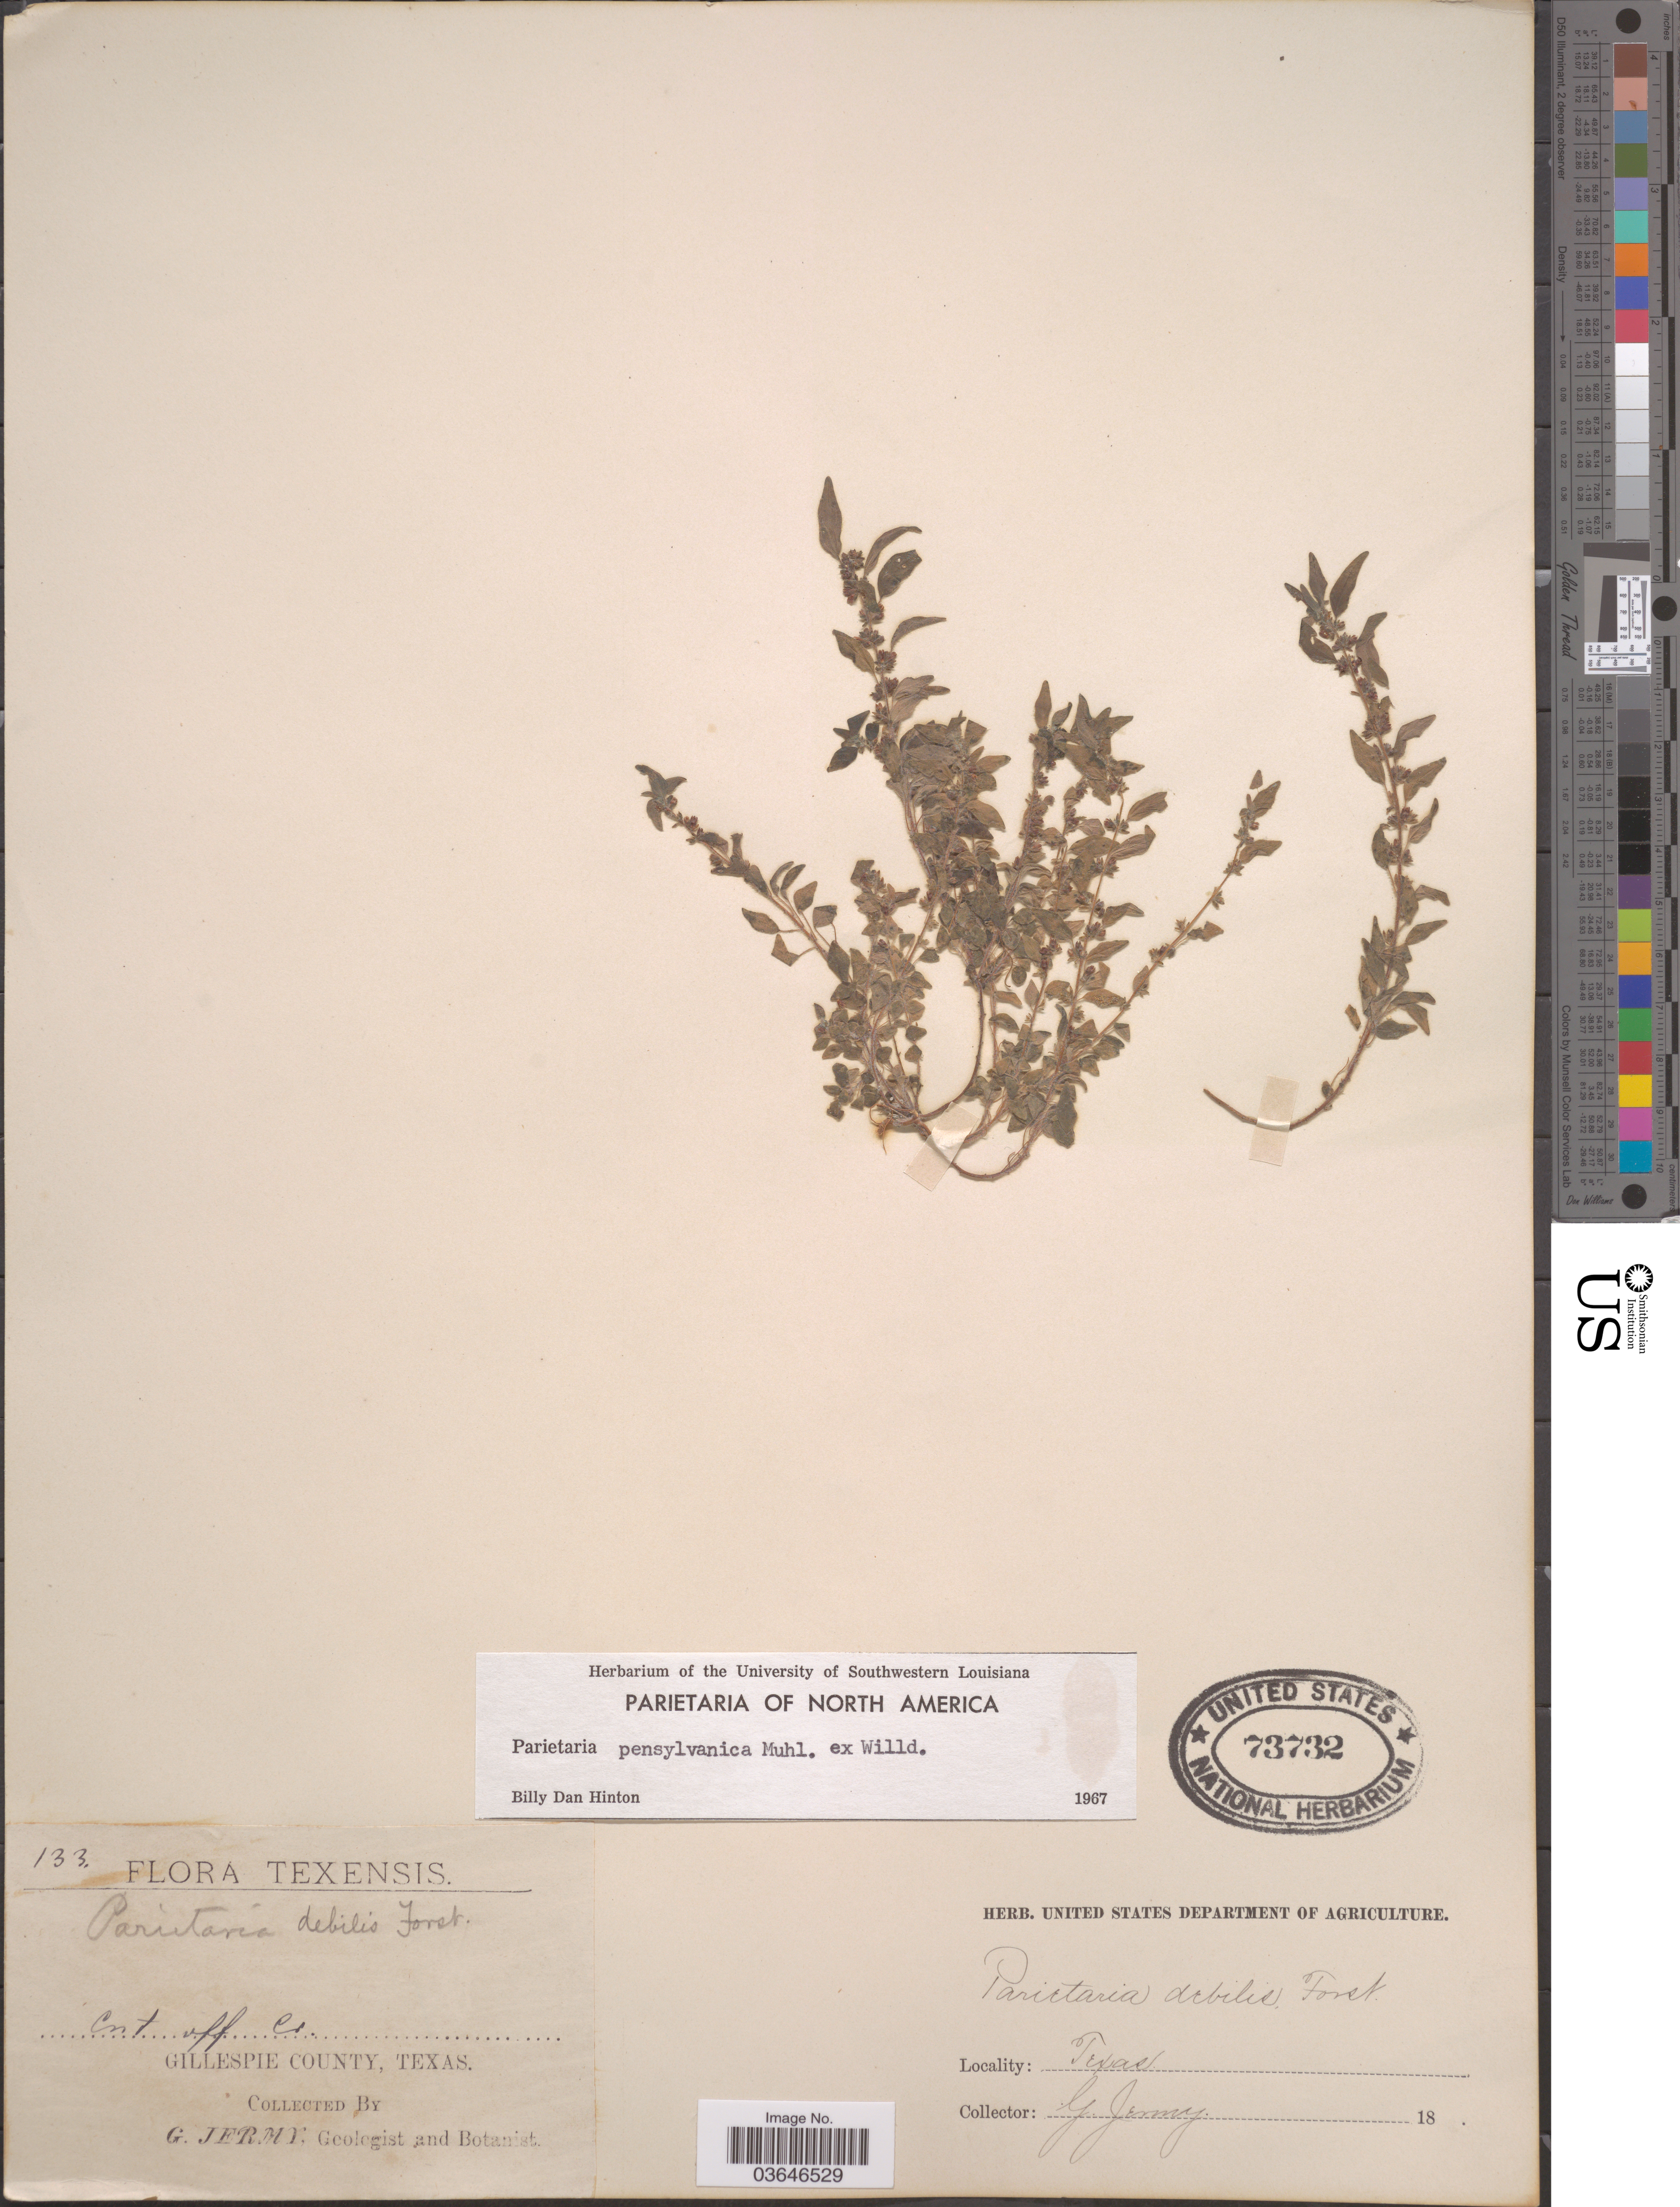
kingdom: Plantae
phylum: Tracheophyta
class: Magnoliopsida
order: Rosales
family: Urticaceae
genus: Parietaria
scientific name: Parietaria pensylvanica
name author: Muhl. ex Willd.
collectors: G. Jermy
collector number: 133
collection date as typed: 18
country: United States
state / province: Texas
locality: Gillespie County.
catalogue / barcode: US 73732